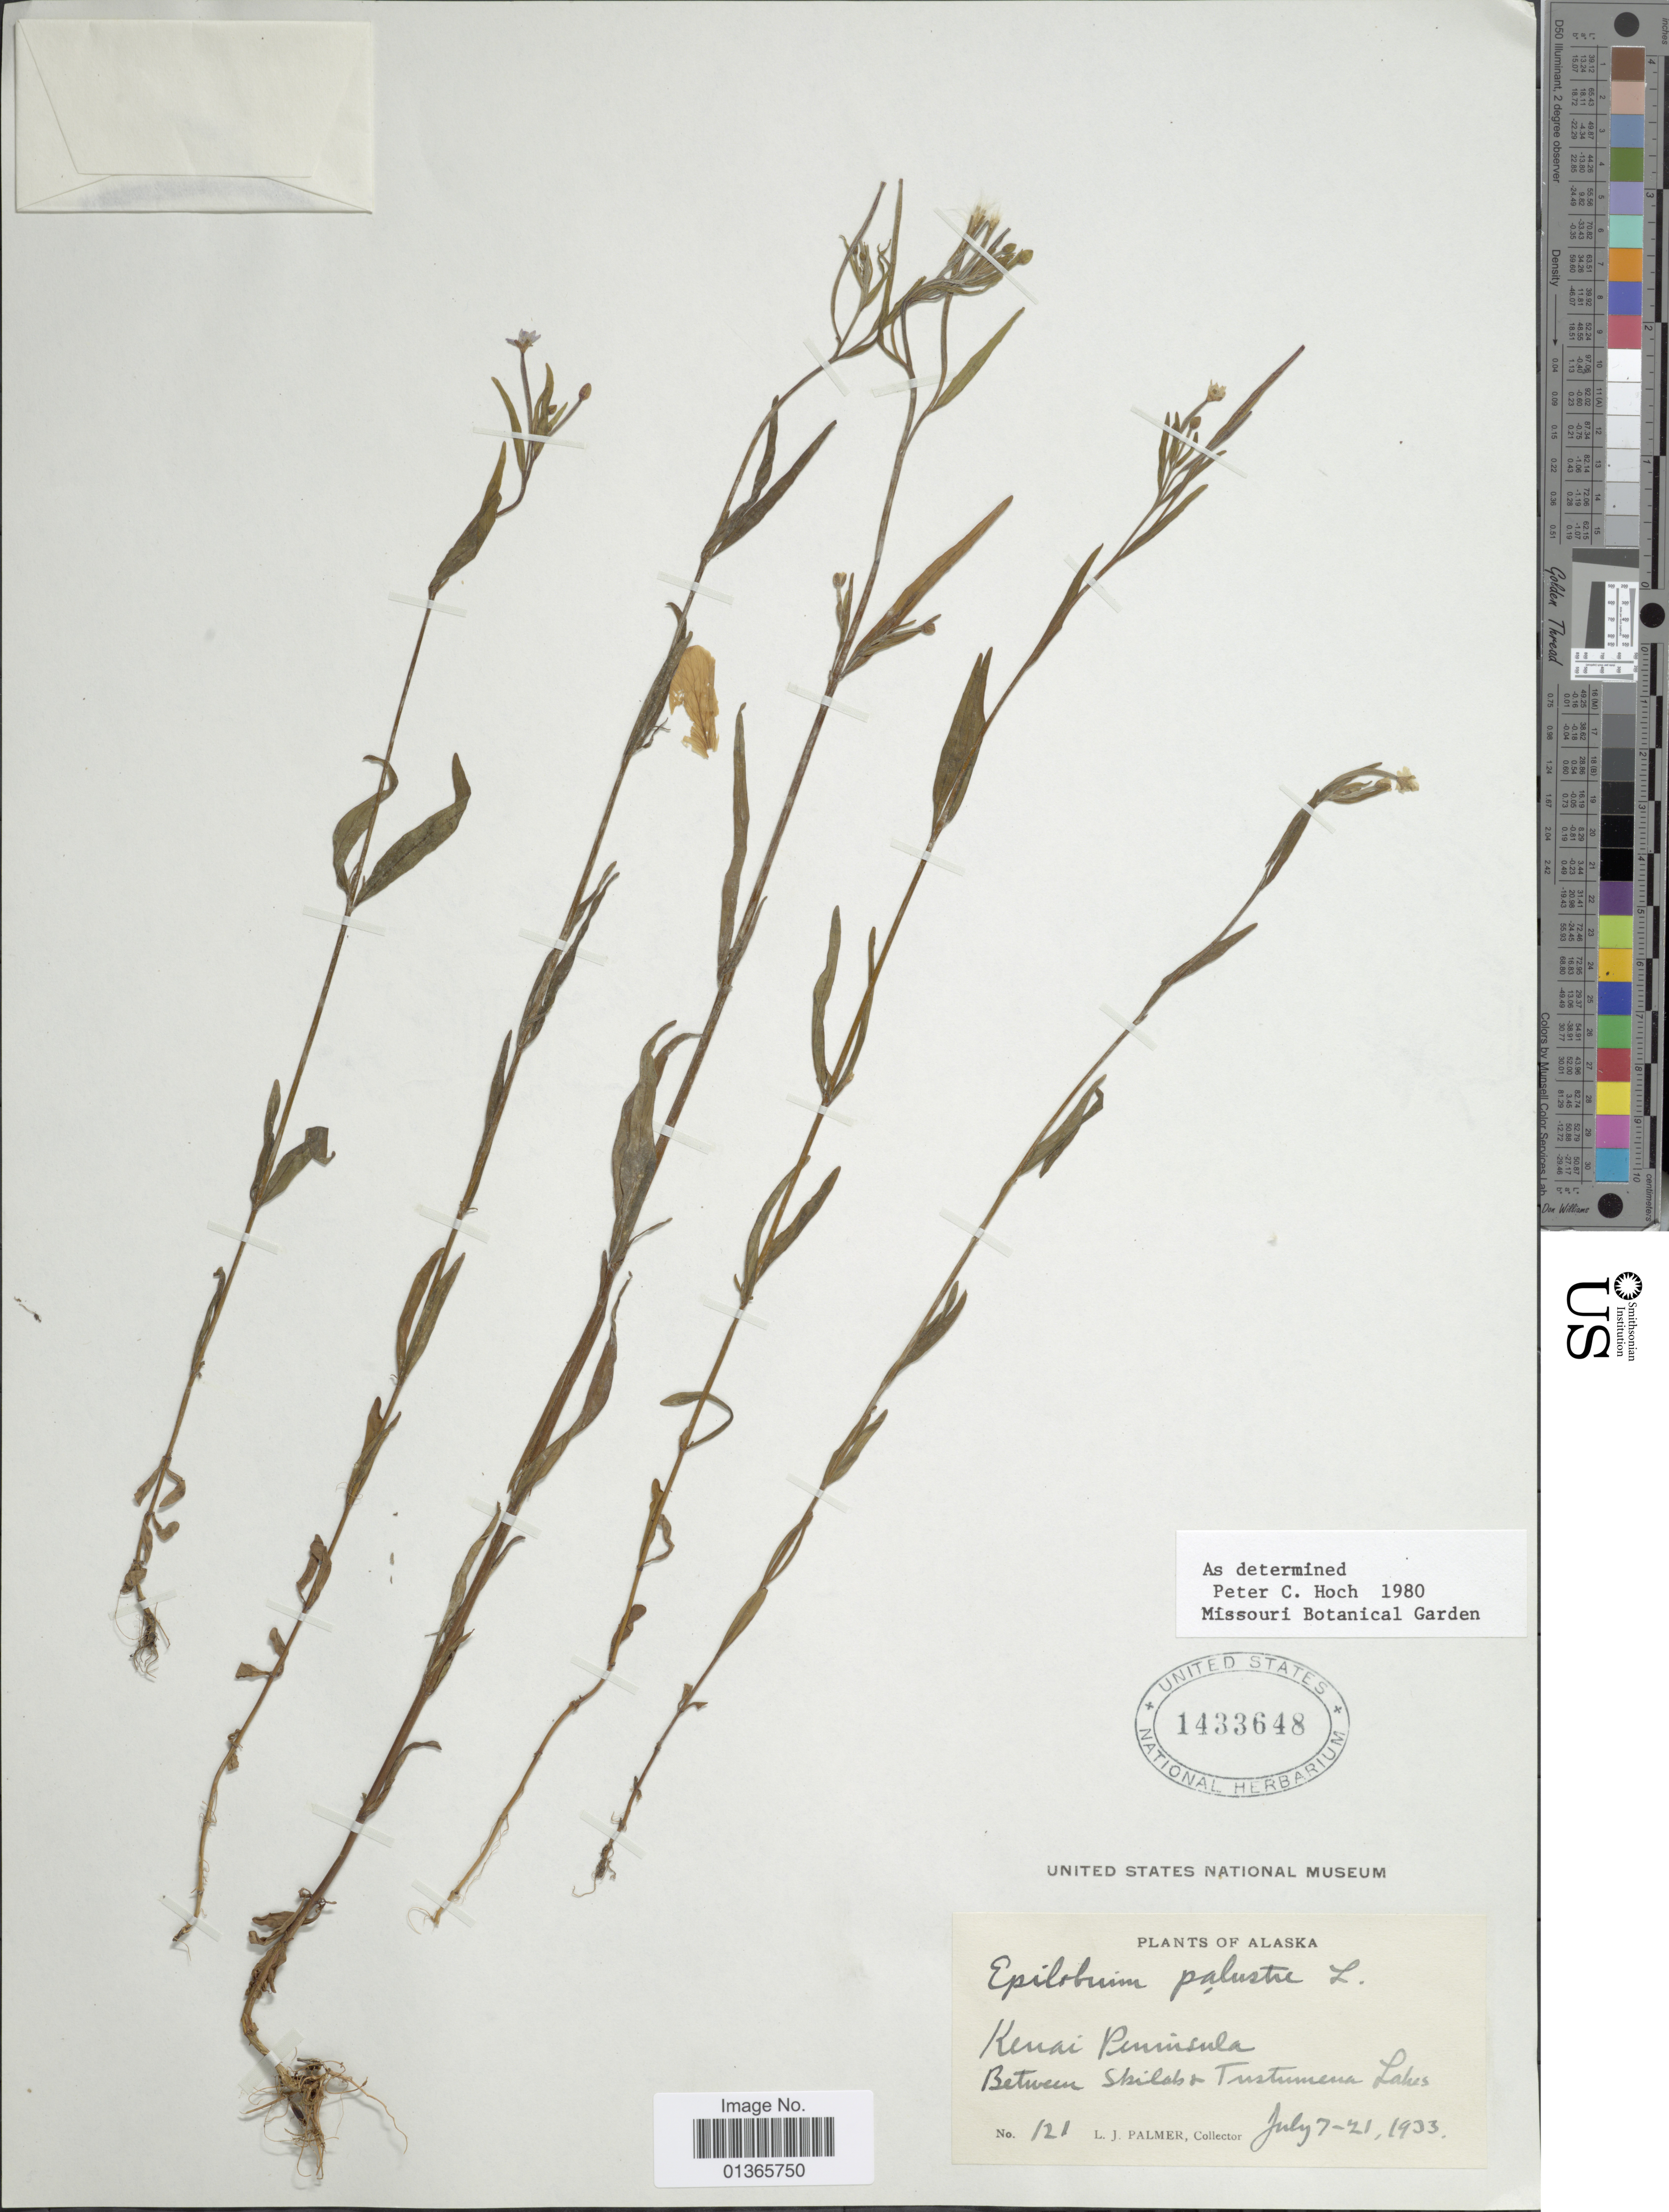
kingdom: Plantae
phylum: Tracheophyta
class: Magnoliopsida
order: Myrtales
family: Onagraceae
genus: Epilobium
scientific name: Epilobium palustre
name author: L.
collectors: L. J. Palmer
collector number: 121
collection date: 1933-07-07/1933-07-21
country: United States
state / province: Alaska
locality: Kenai Peninsula. Between Skilak & Tustumena Lakes.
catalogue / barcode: US 1433648